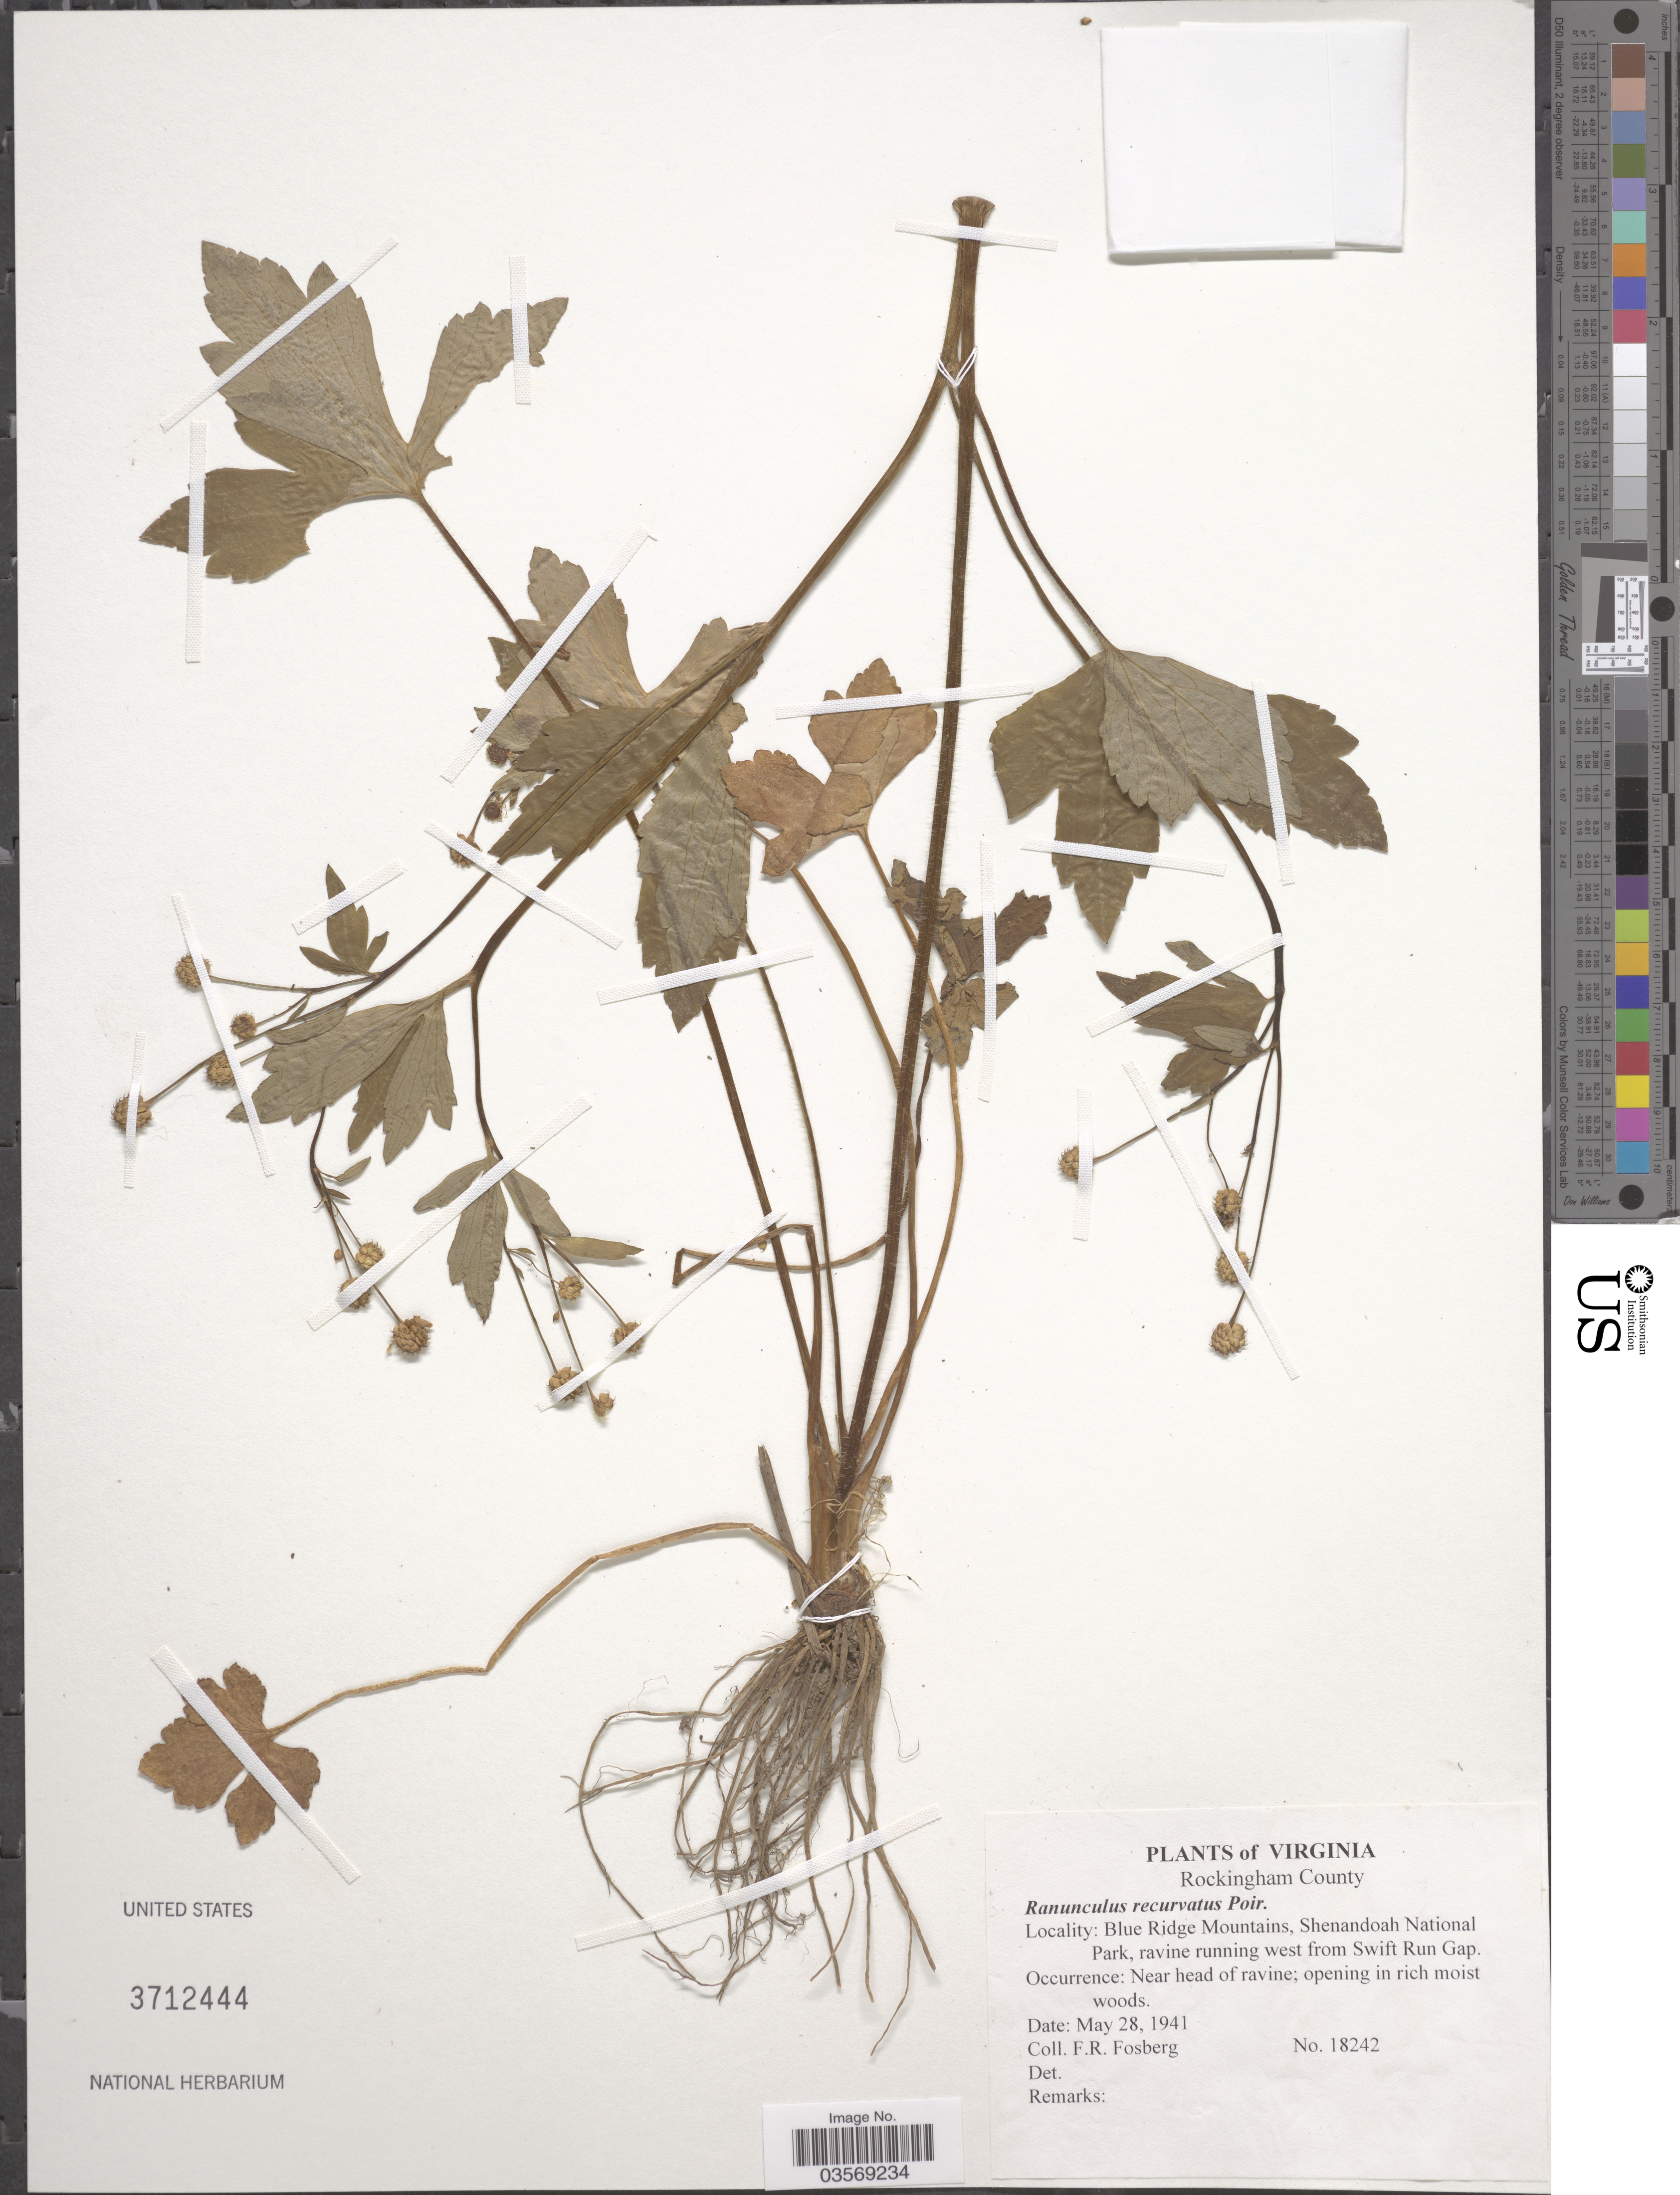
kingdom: Plantae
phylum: Tracheophyta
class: Magnoliopsida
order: Ranunculales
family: Ranunculaceae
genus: Ranunculus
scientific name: Ranunculus recurvatus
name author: Poir.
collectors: F. R. Fosberg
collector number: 18242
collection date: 1941-05-28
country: United States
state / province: Virginia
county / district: Rockingham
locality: Blue Ridge Mountains, Shenandoah National Park, ravine running from Swift Run Gap.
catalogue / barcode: US 3712444